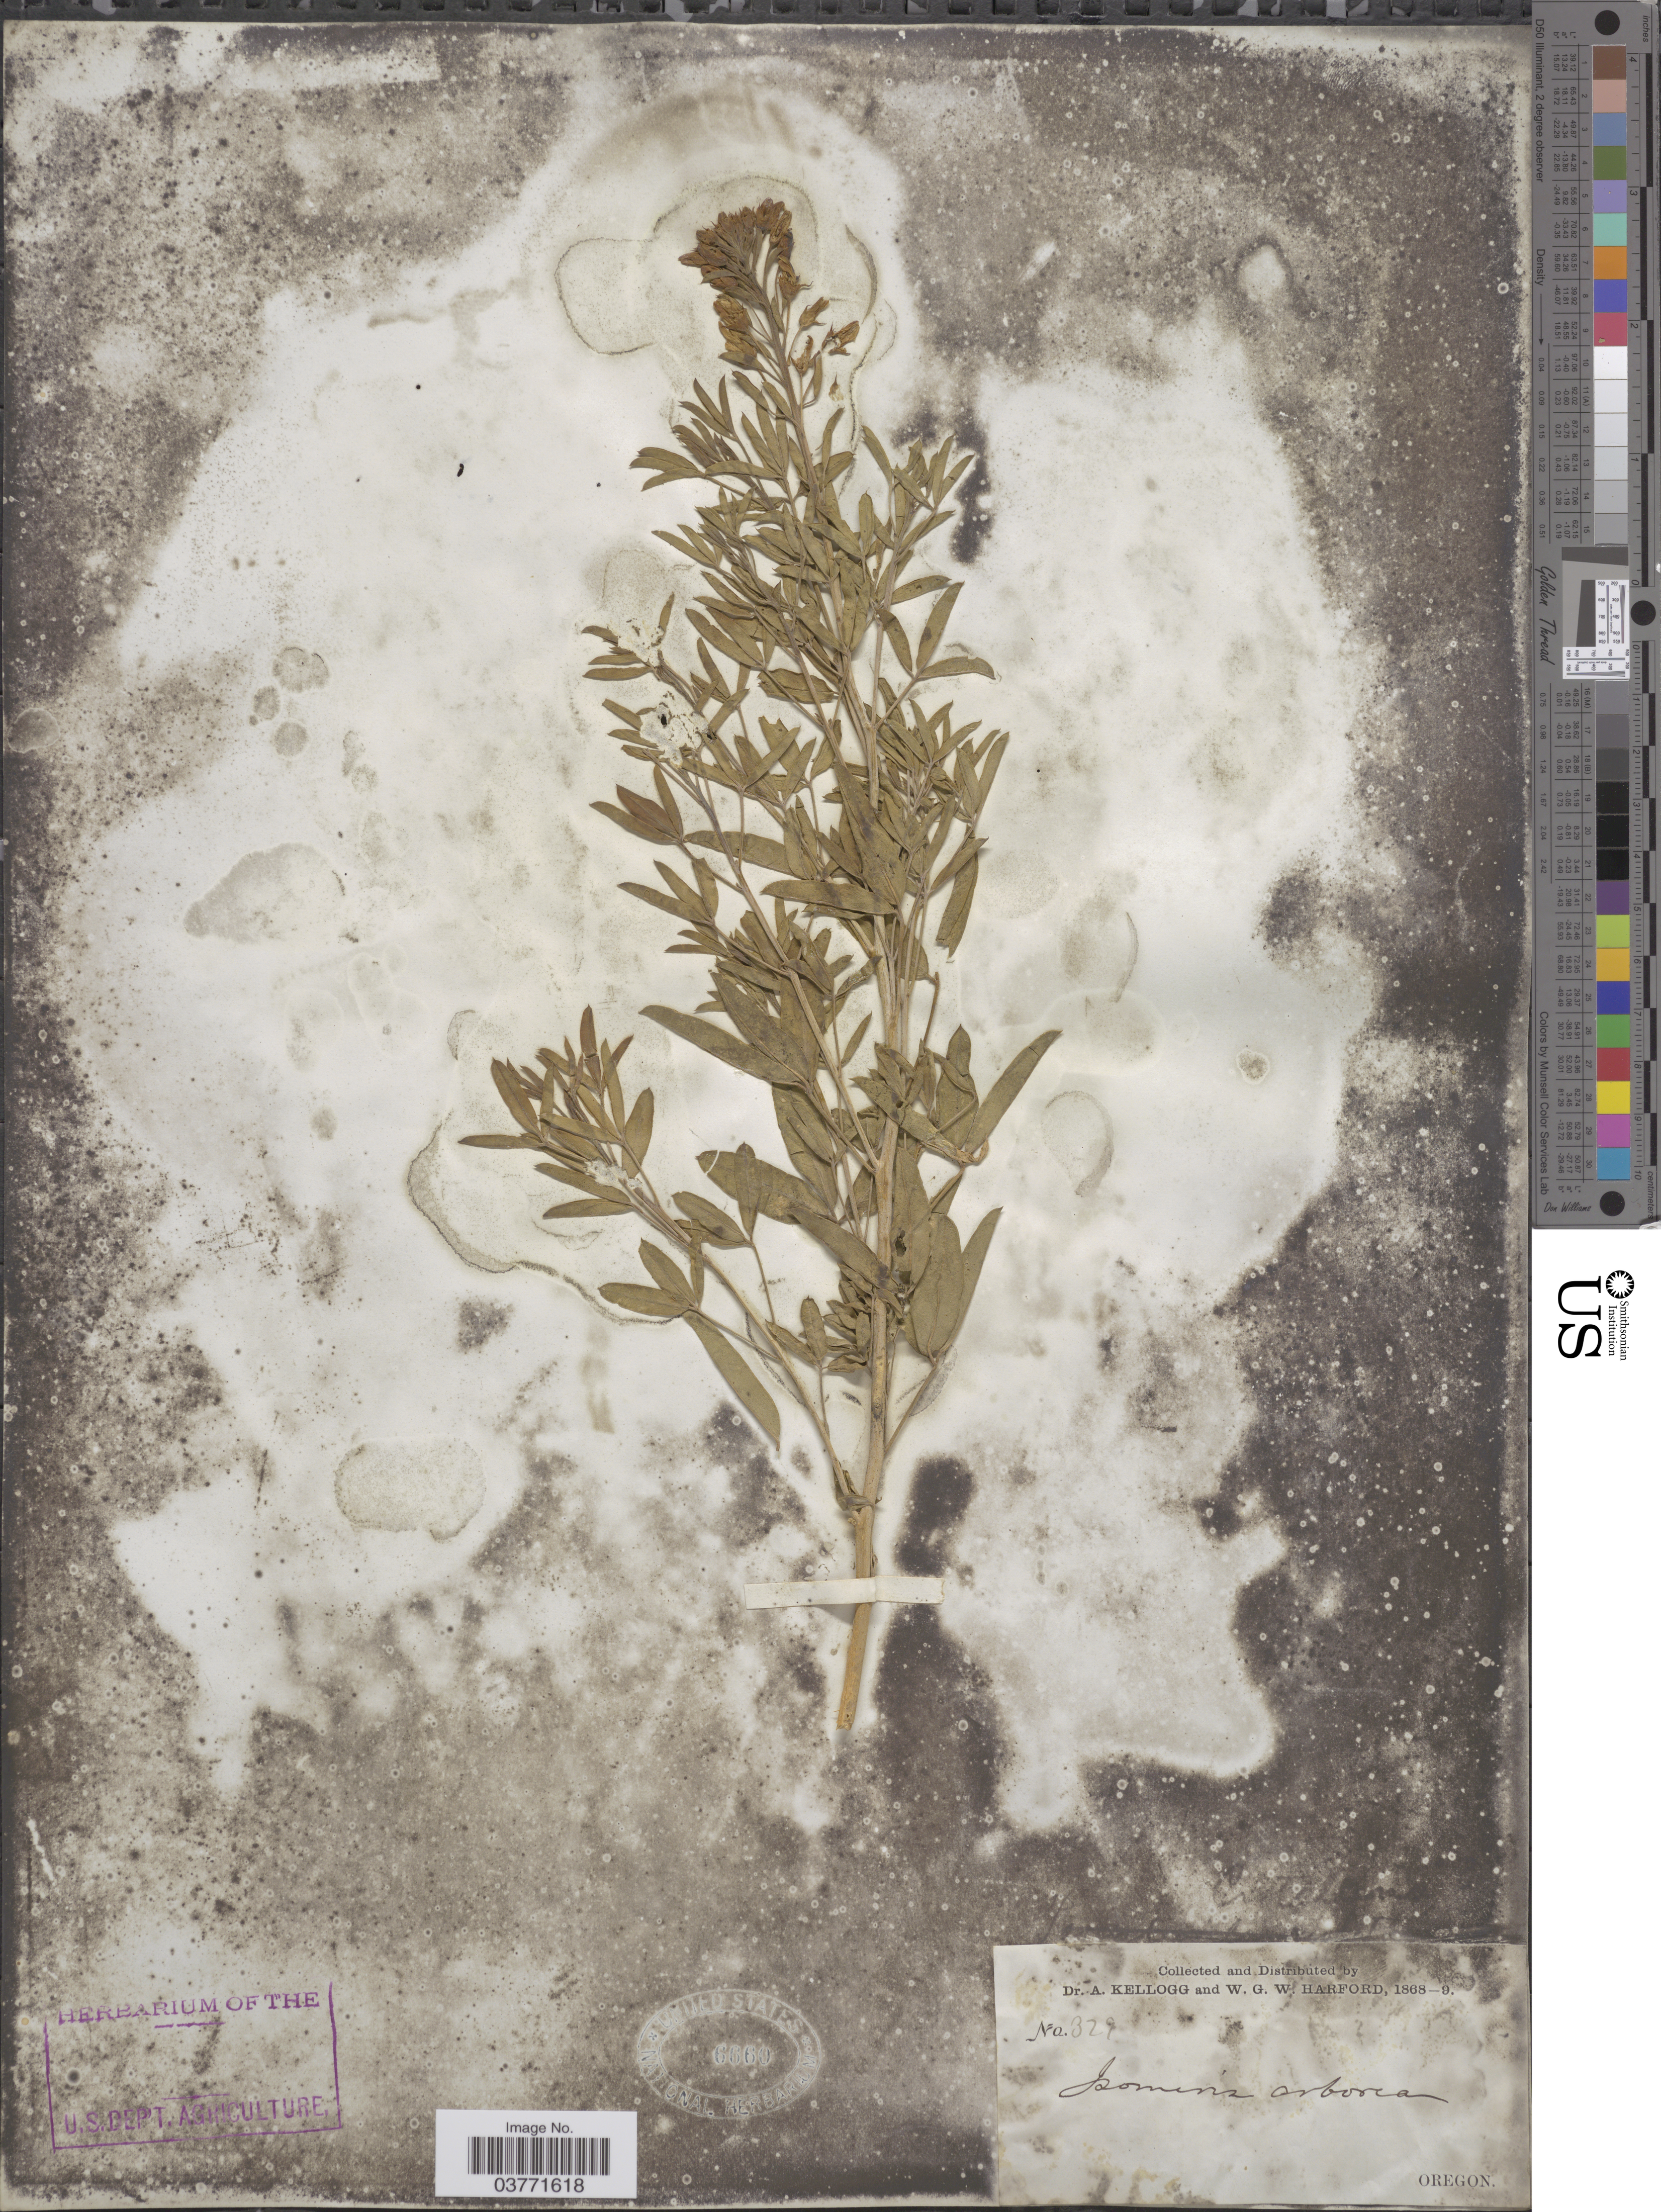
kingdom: Plantae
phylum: Tracheophyta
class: Magnoliopsida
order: Brassicales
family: Cleomaceae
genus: Cleomella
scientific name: Cleomella arborea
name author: (Nutt.) Roalson & J.C. Hall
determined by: Strong, Mark T., (BOT), Smithsonian Institution - National Museum of Natural History (UNITED STATES)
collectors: A. Kellogg & W. G. W. Harford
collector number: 329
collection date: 1868/1869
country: United States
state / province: Oregon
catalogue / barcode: US 6660